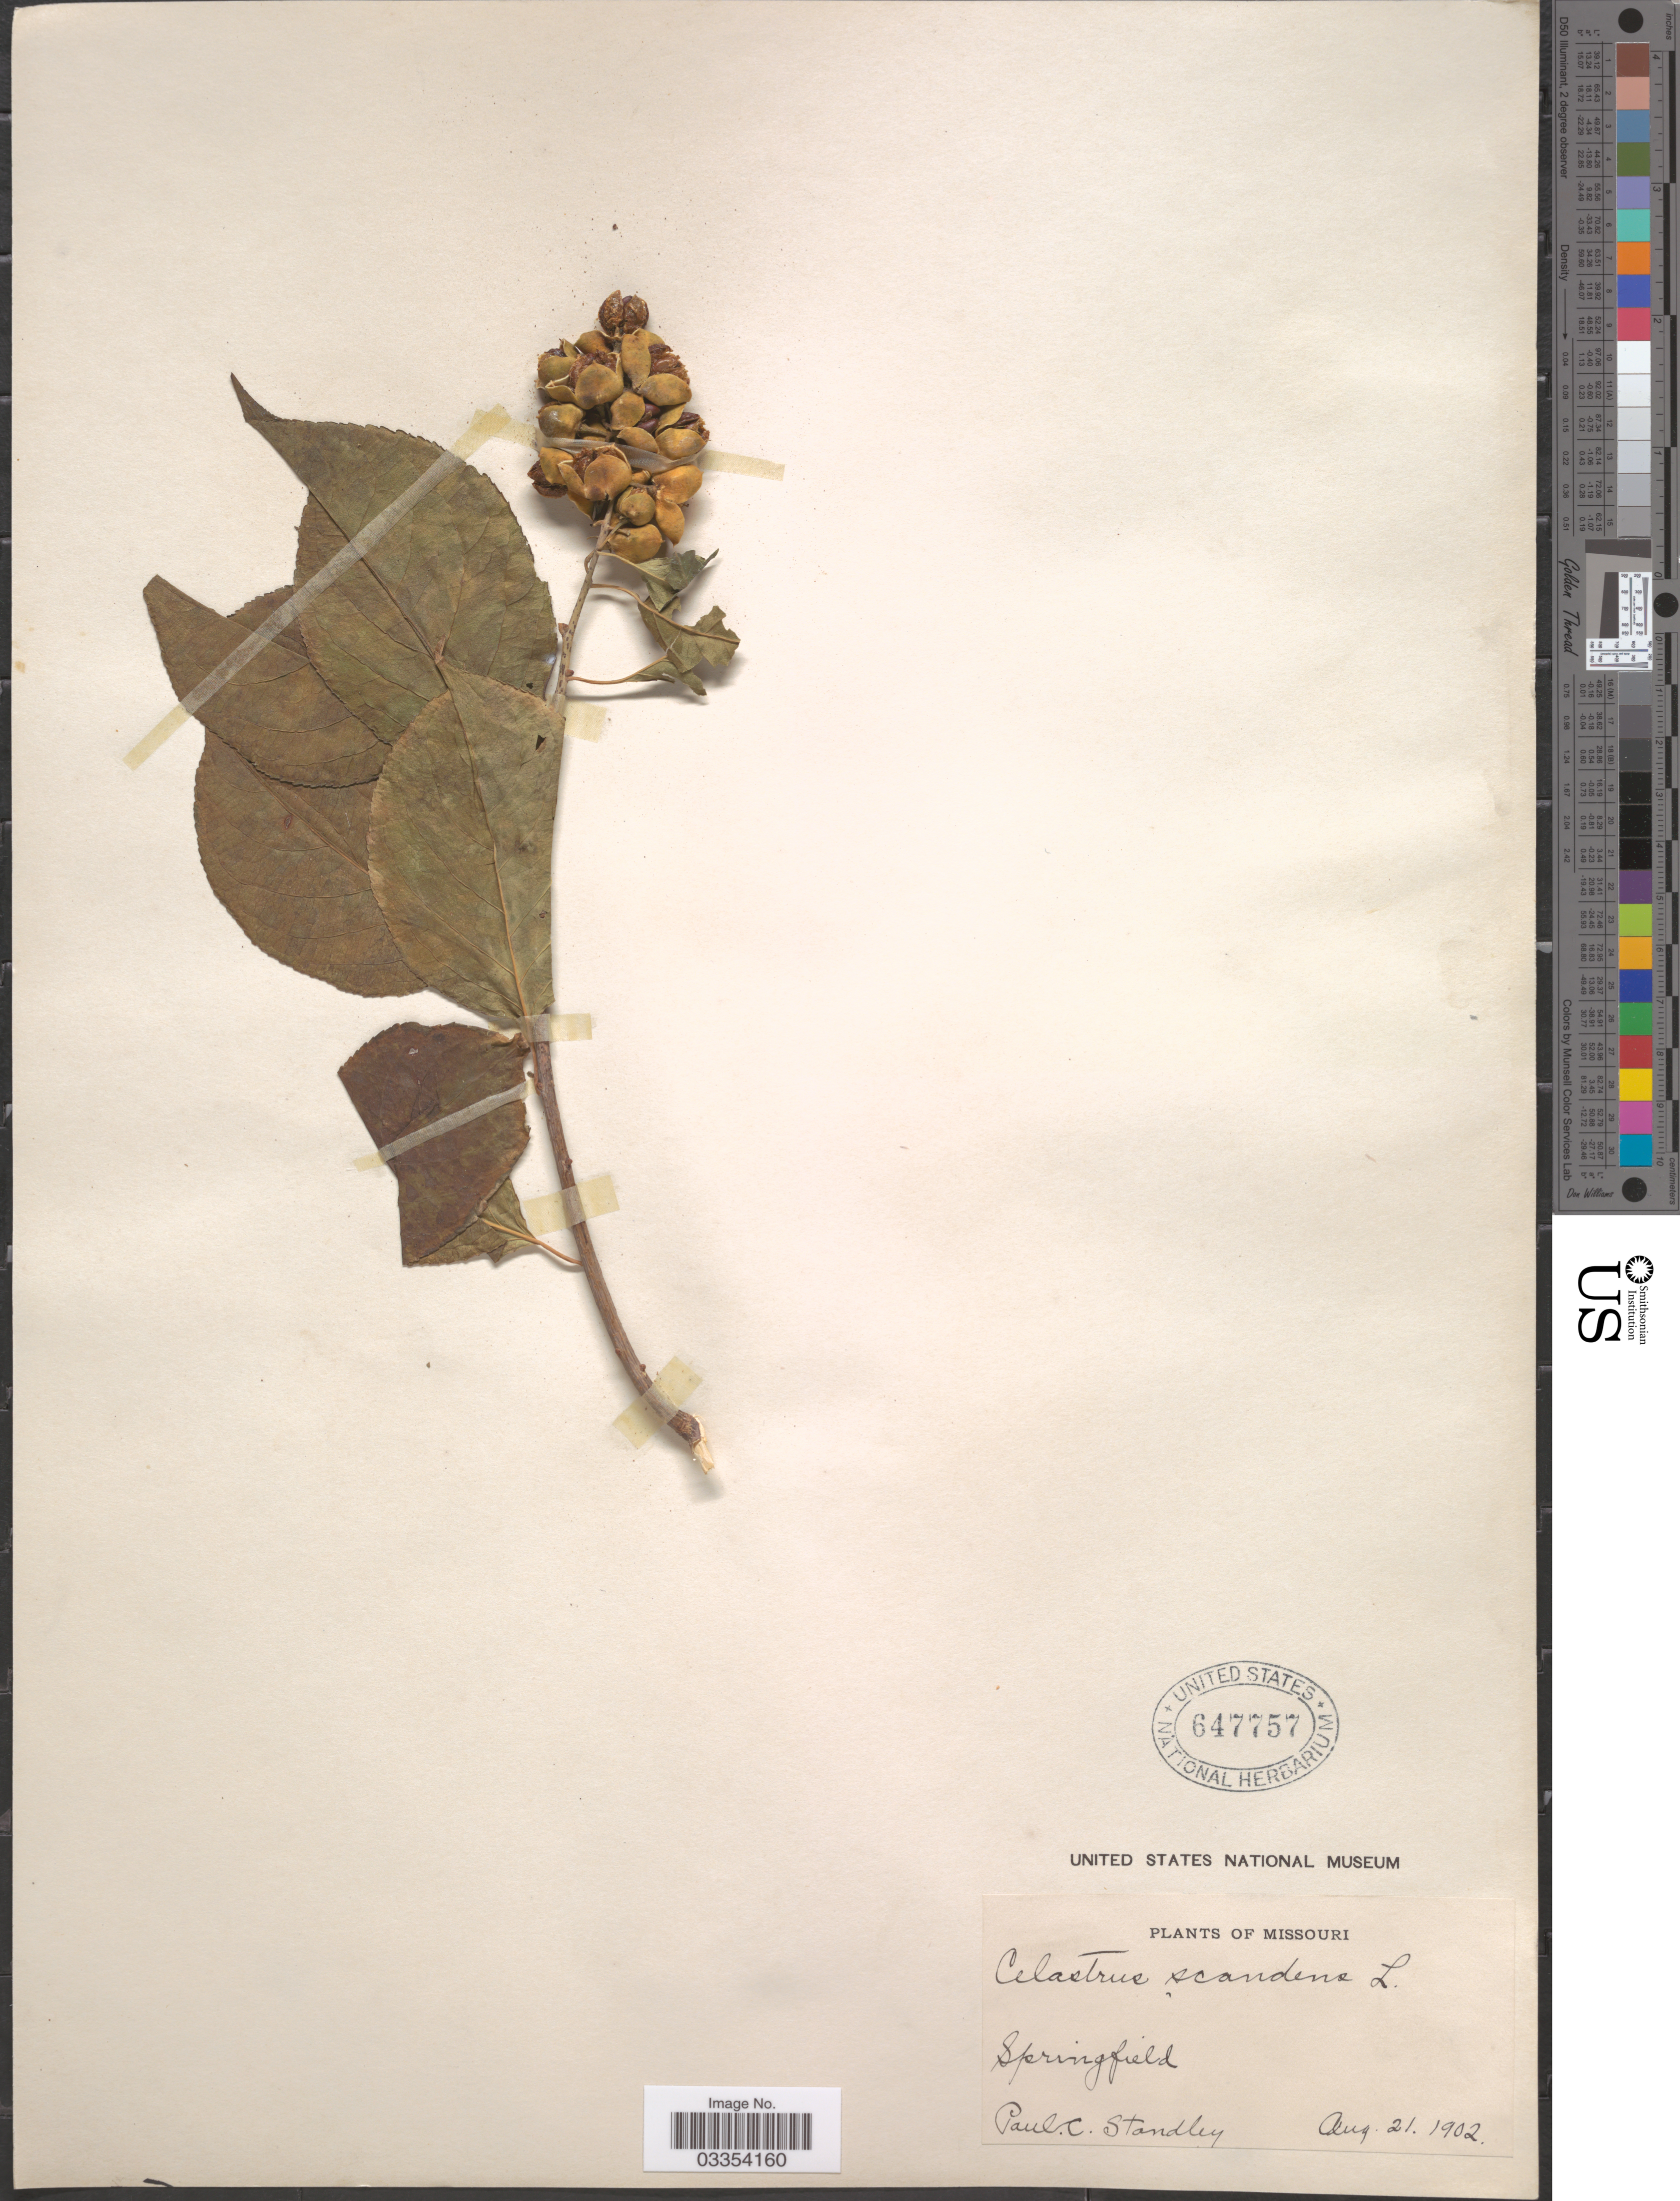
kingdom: Plantae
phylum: Tracheophyta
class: Magnoliopsida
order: Celastrales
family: Celastraceae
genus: Celastrus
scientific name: Celastrus scandens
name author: L.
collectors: P. C. Standley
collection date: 1902-08-21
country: United States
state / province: Missouri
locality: Springfield.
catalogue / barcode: US 647757